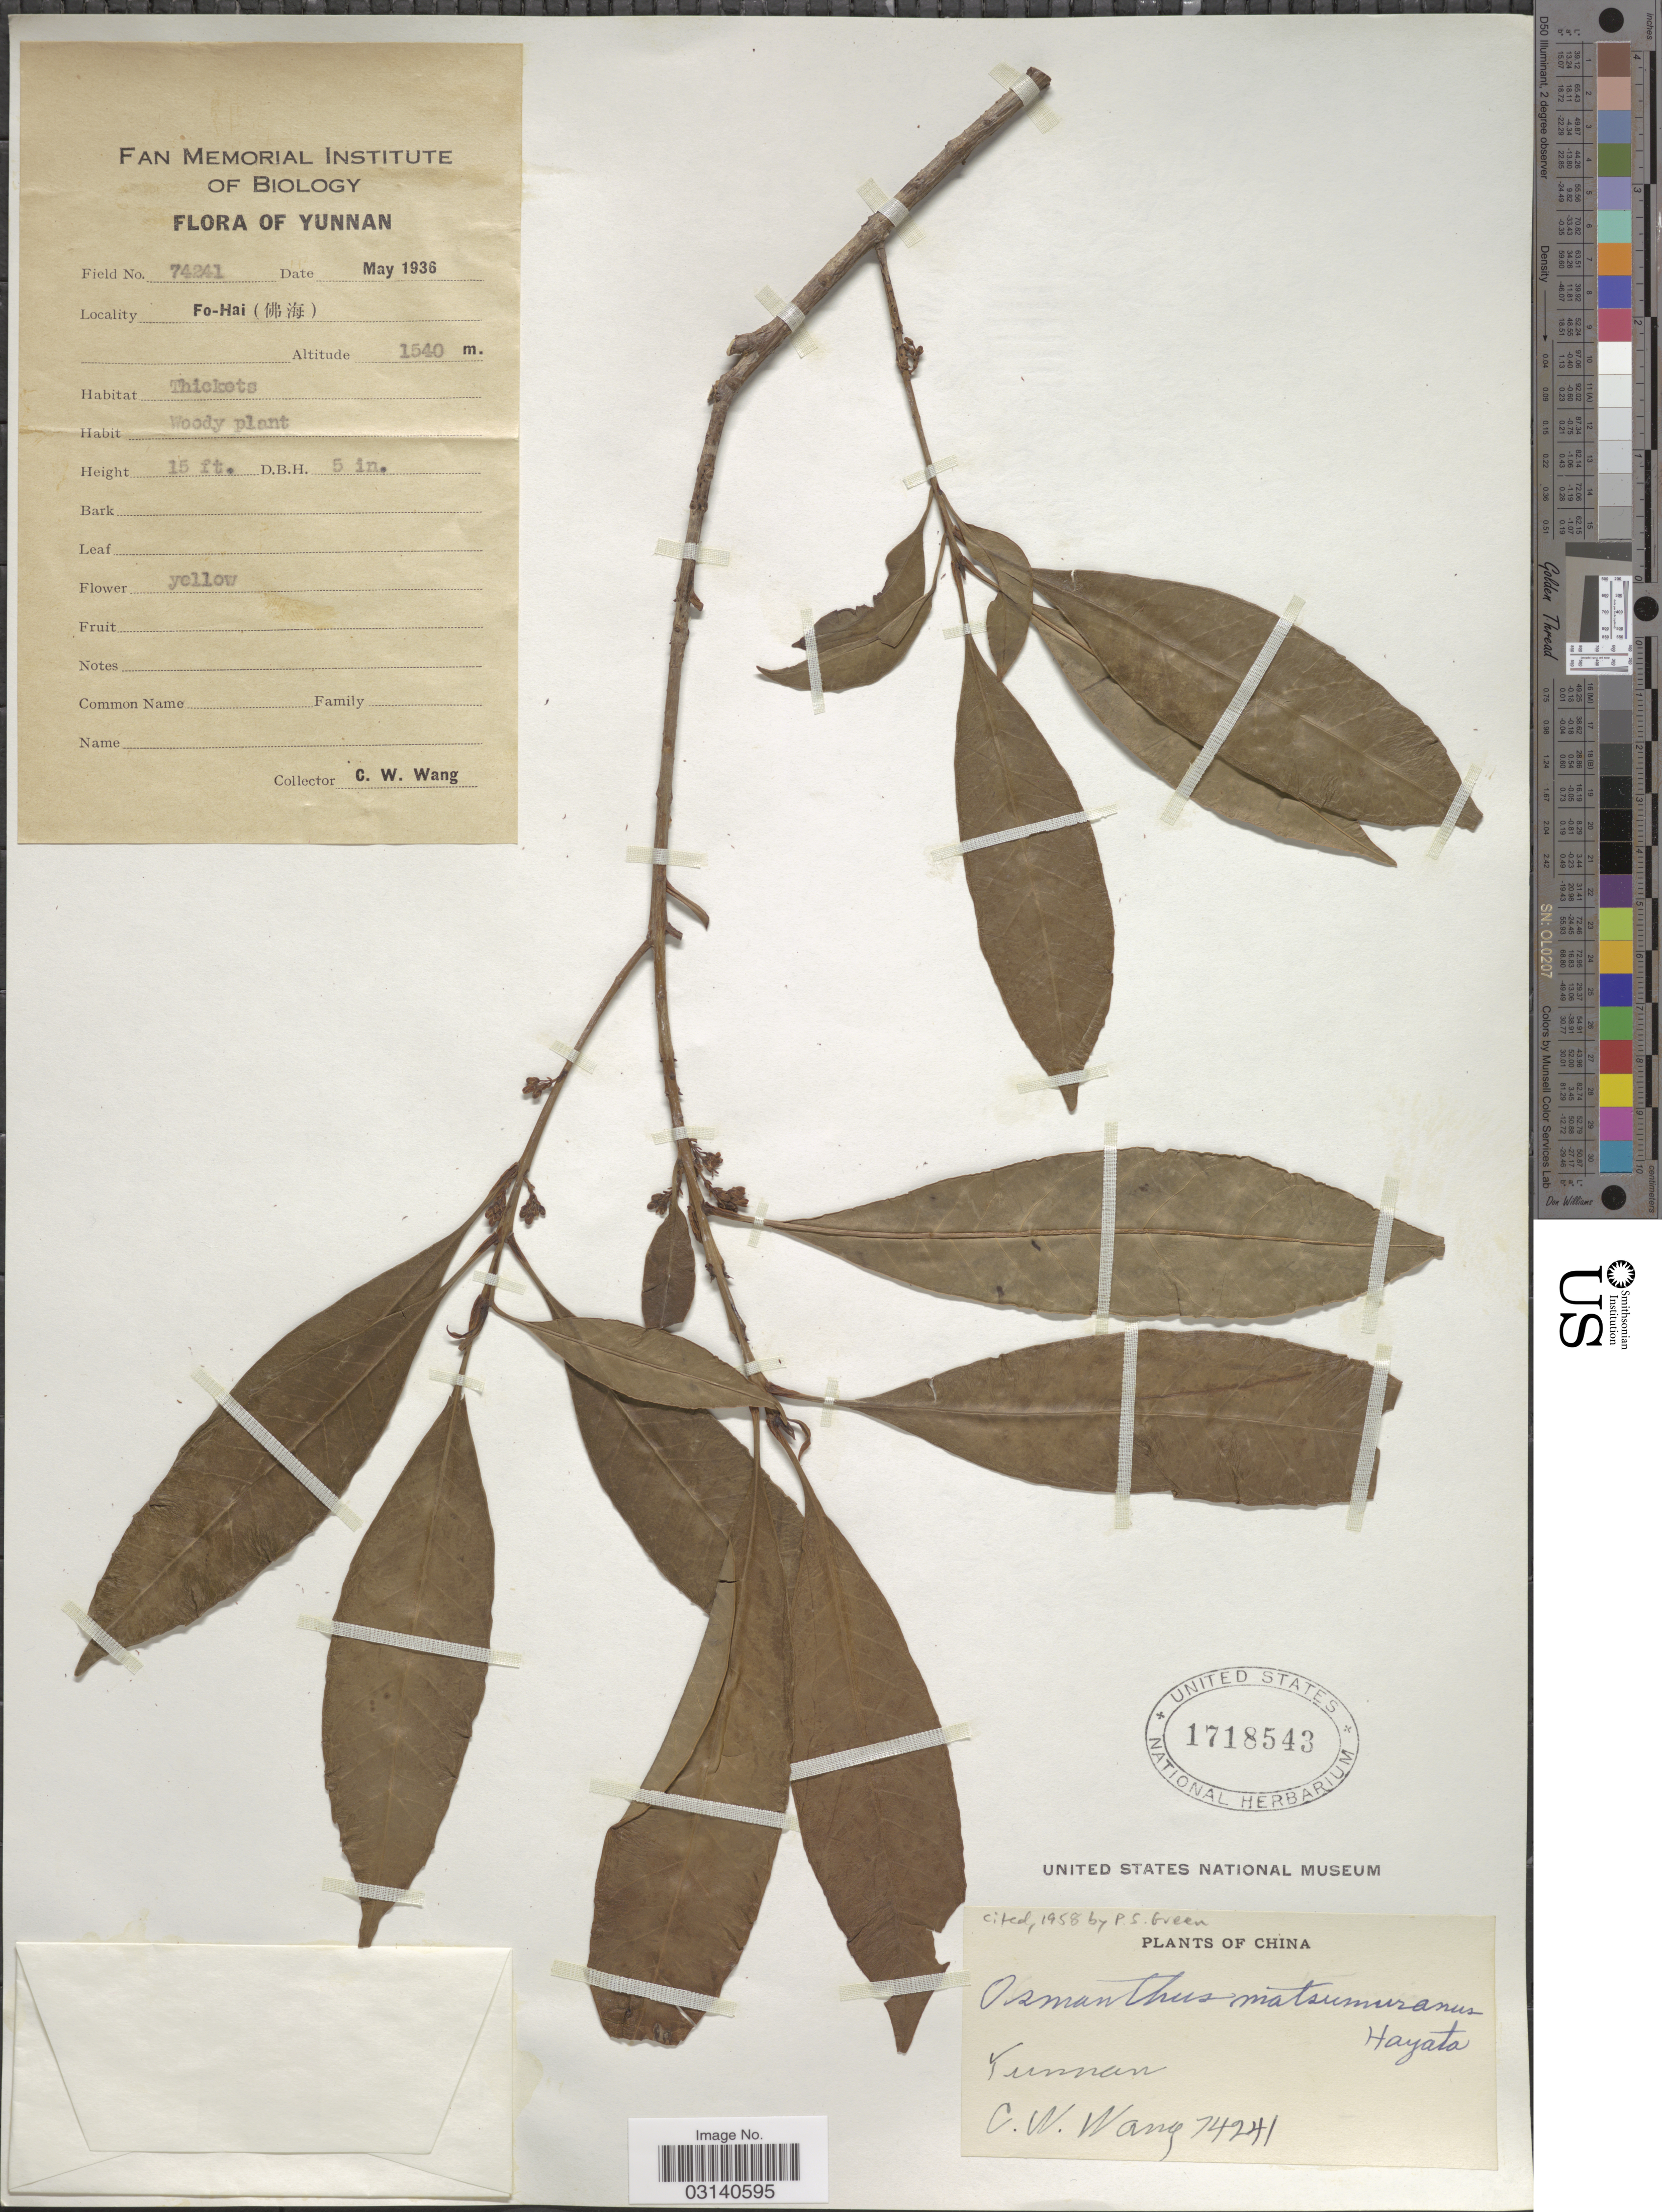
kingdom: Plantae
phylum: Tracheophyta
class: Magnoliopsida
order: Lamiales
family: Oleaceae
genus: Osmanthus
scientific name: Osmanthus matsumuranus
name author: Hayata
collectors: C. W. Wang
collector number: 74241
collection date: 1936-05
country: China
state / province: Yunnan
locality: Yunnan, Fo-Hai.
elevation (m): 1540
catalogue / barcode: US 1718543